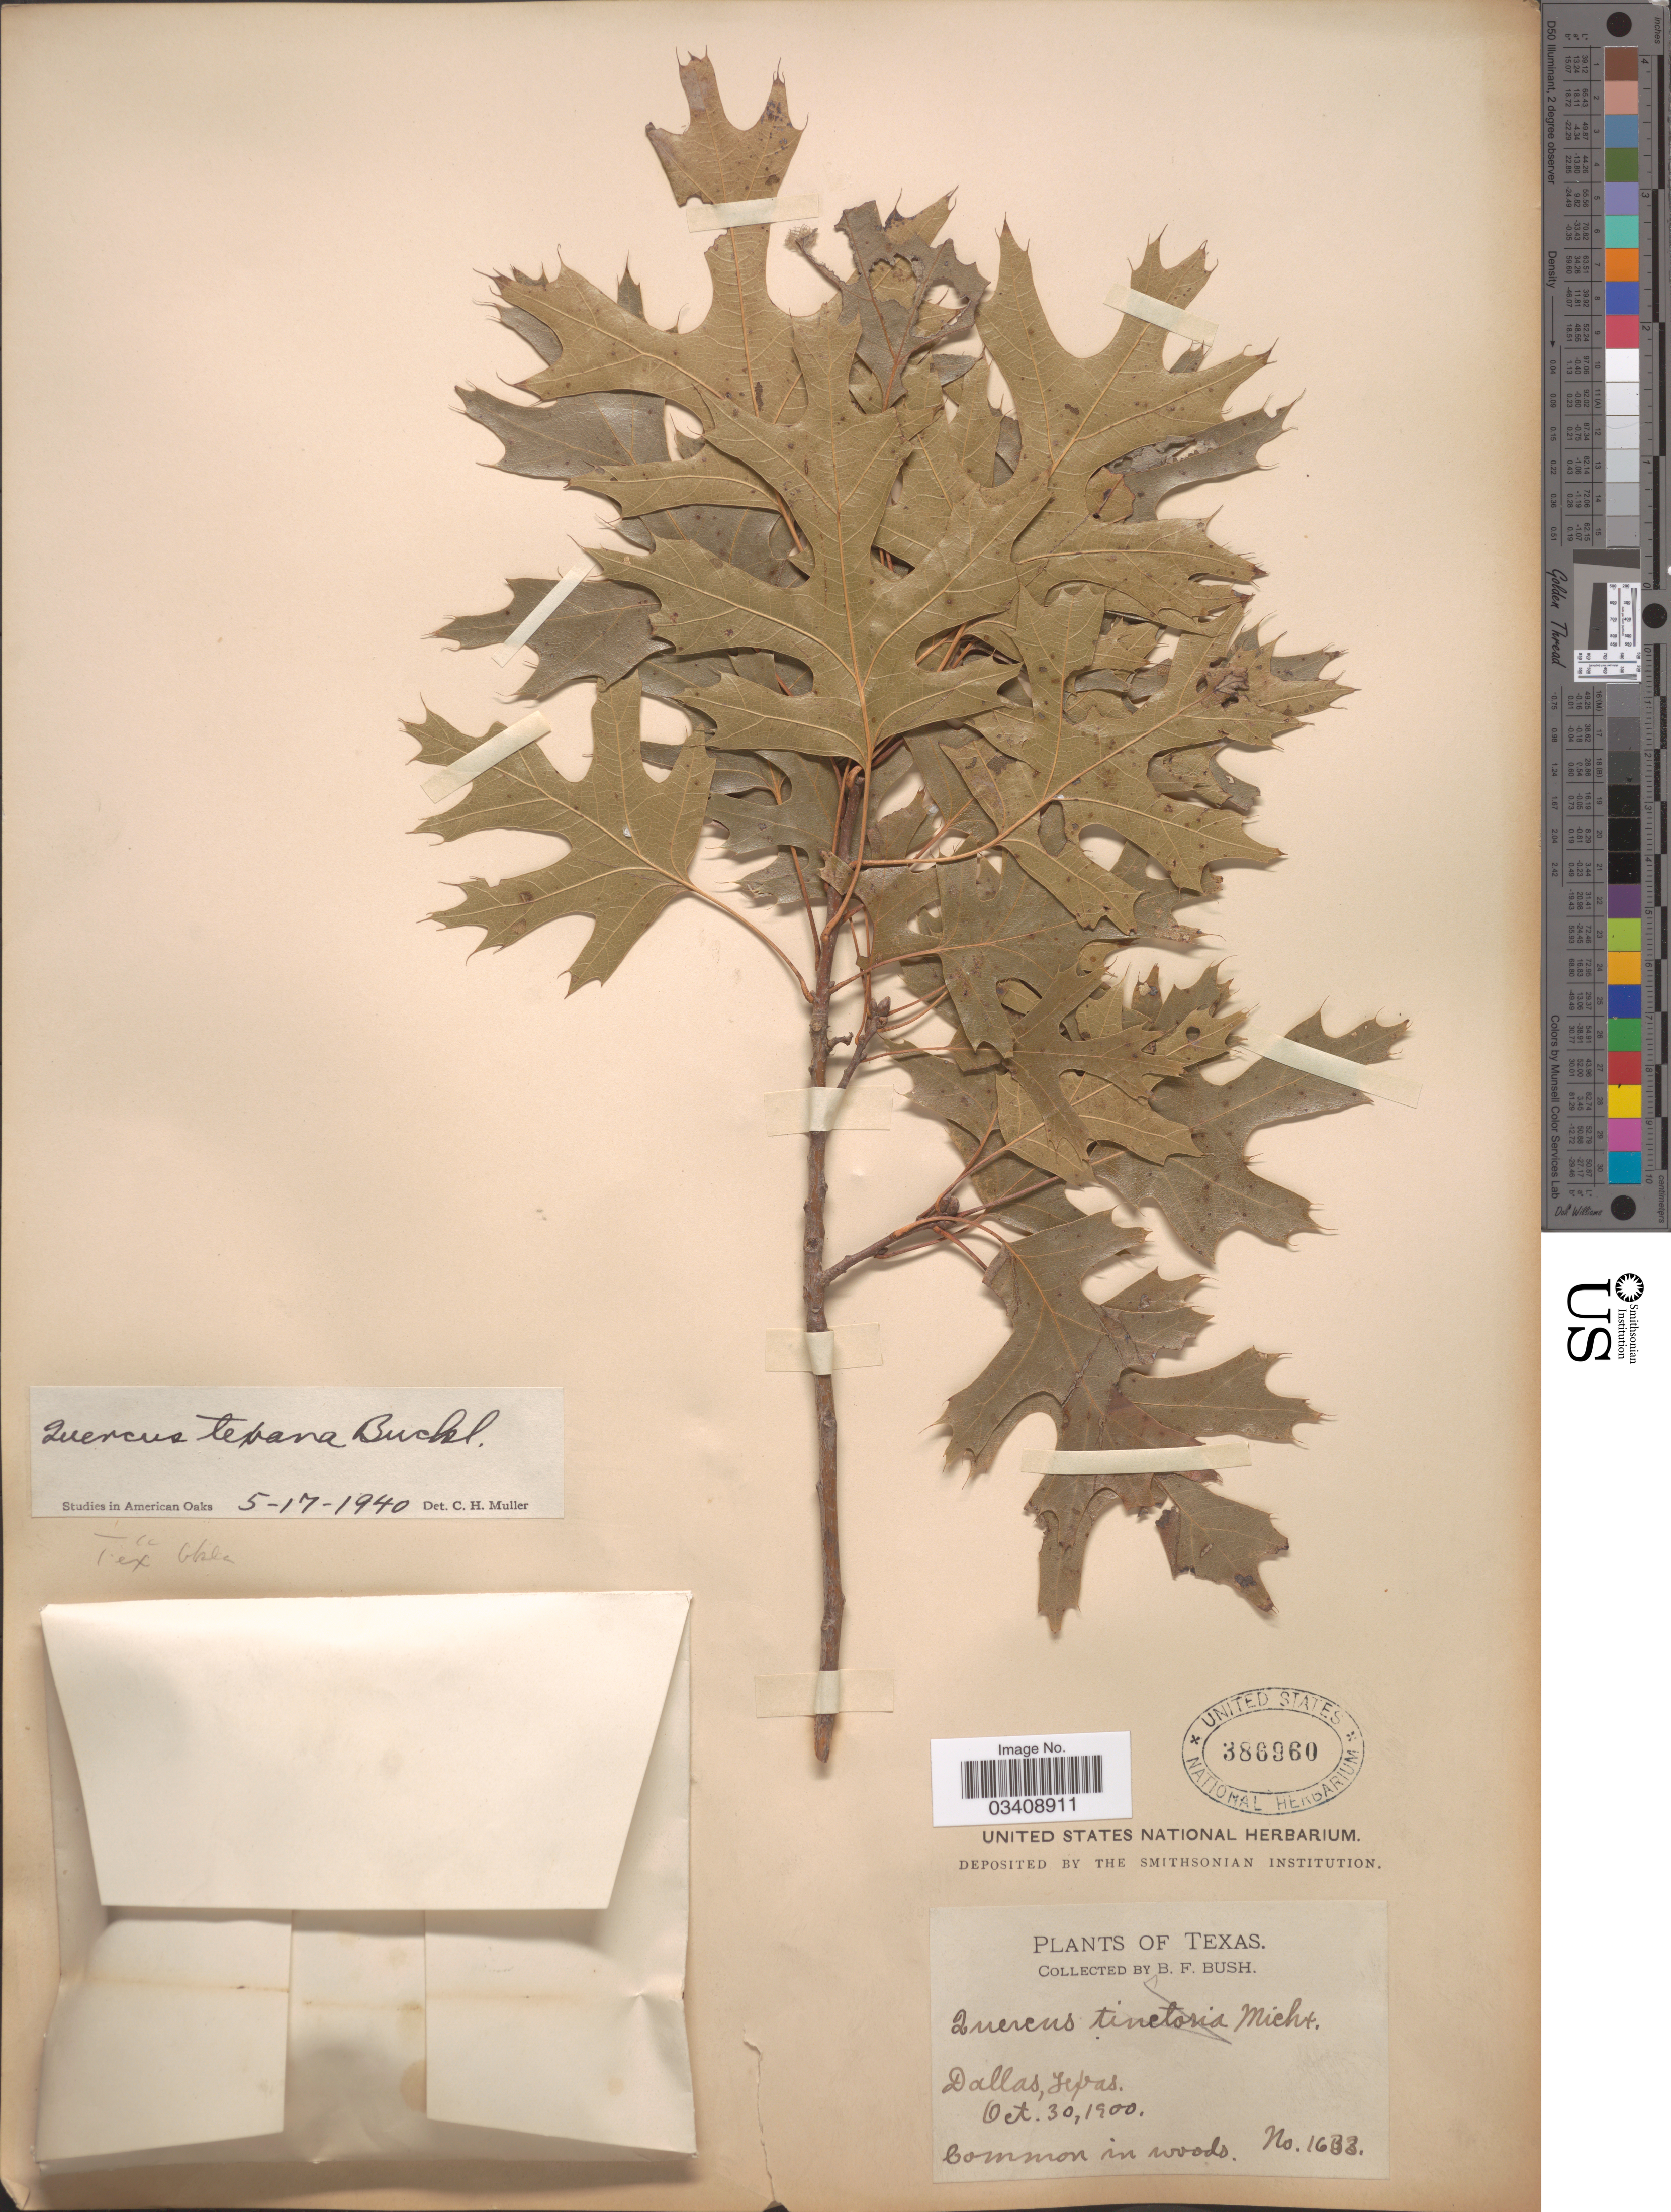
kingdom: Plantae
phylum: Tracheophyta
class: Magnoliopsida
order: Fagales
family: Fagaceae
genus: Quercus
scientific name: Quercus texana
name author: Buckley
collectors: B. F. Bush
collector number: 1633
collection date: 1900-10-30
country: United States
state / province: Texas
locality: Dallas.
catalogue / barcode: US 386960